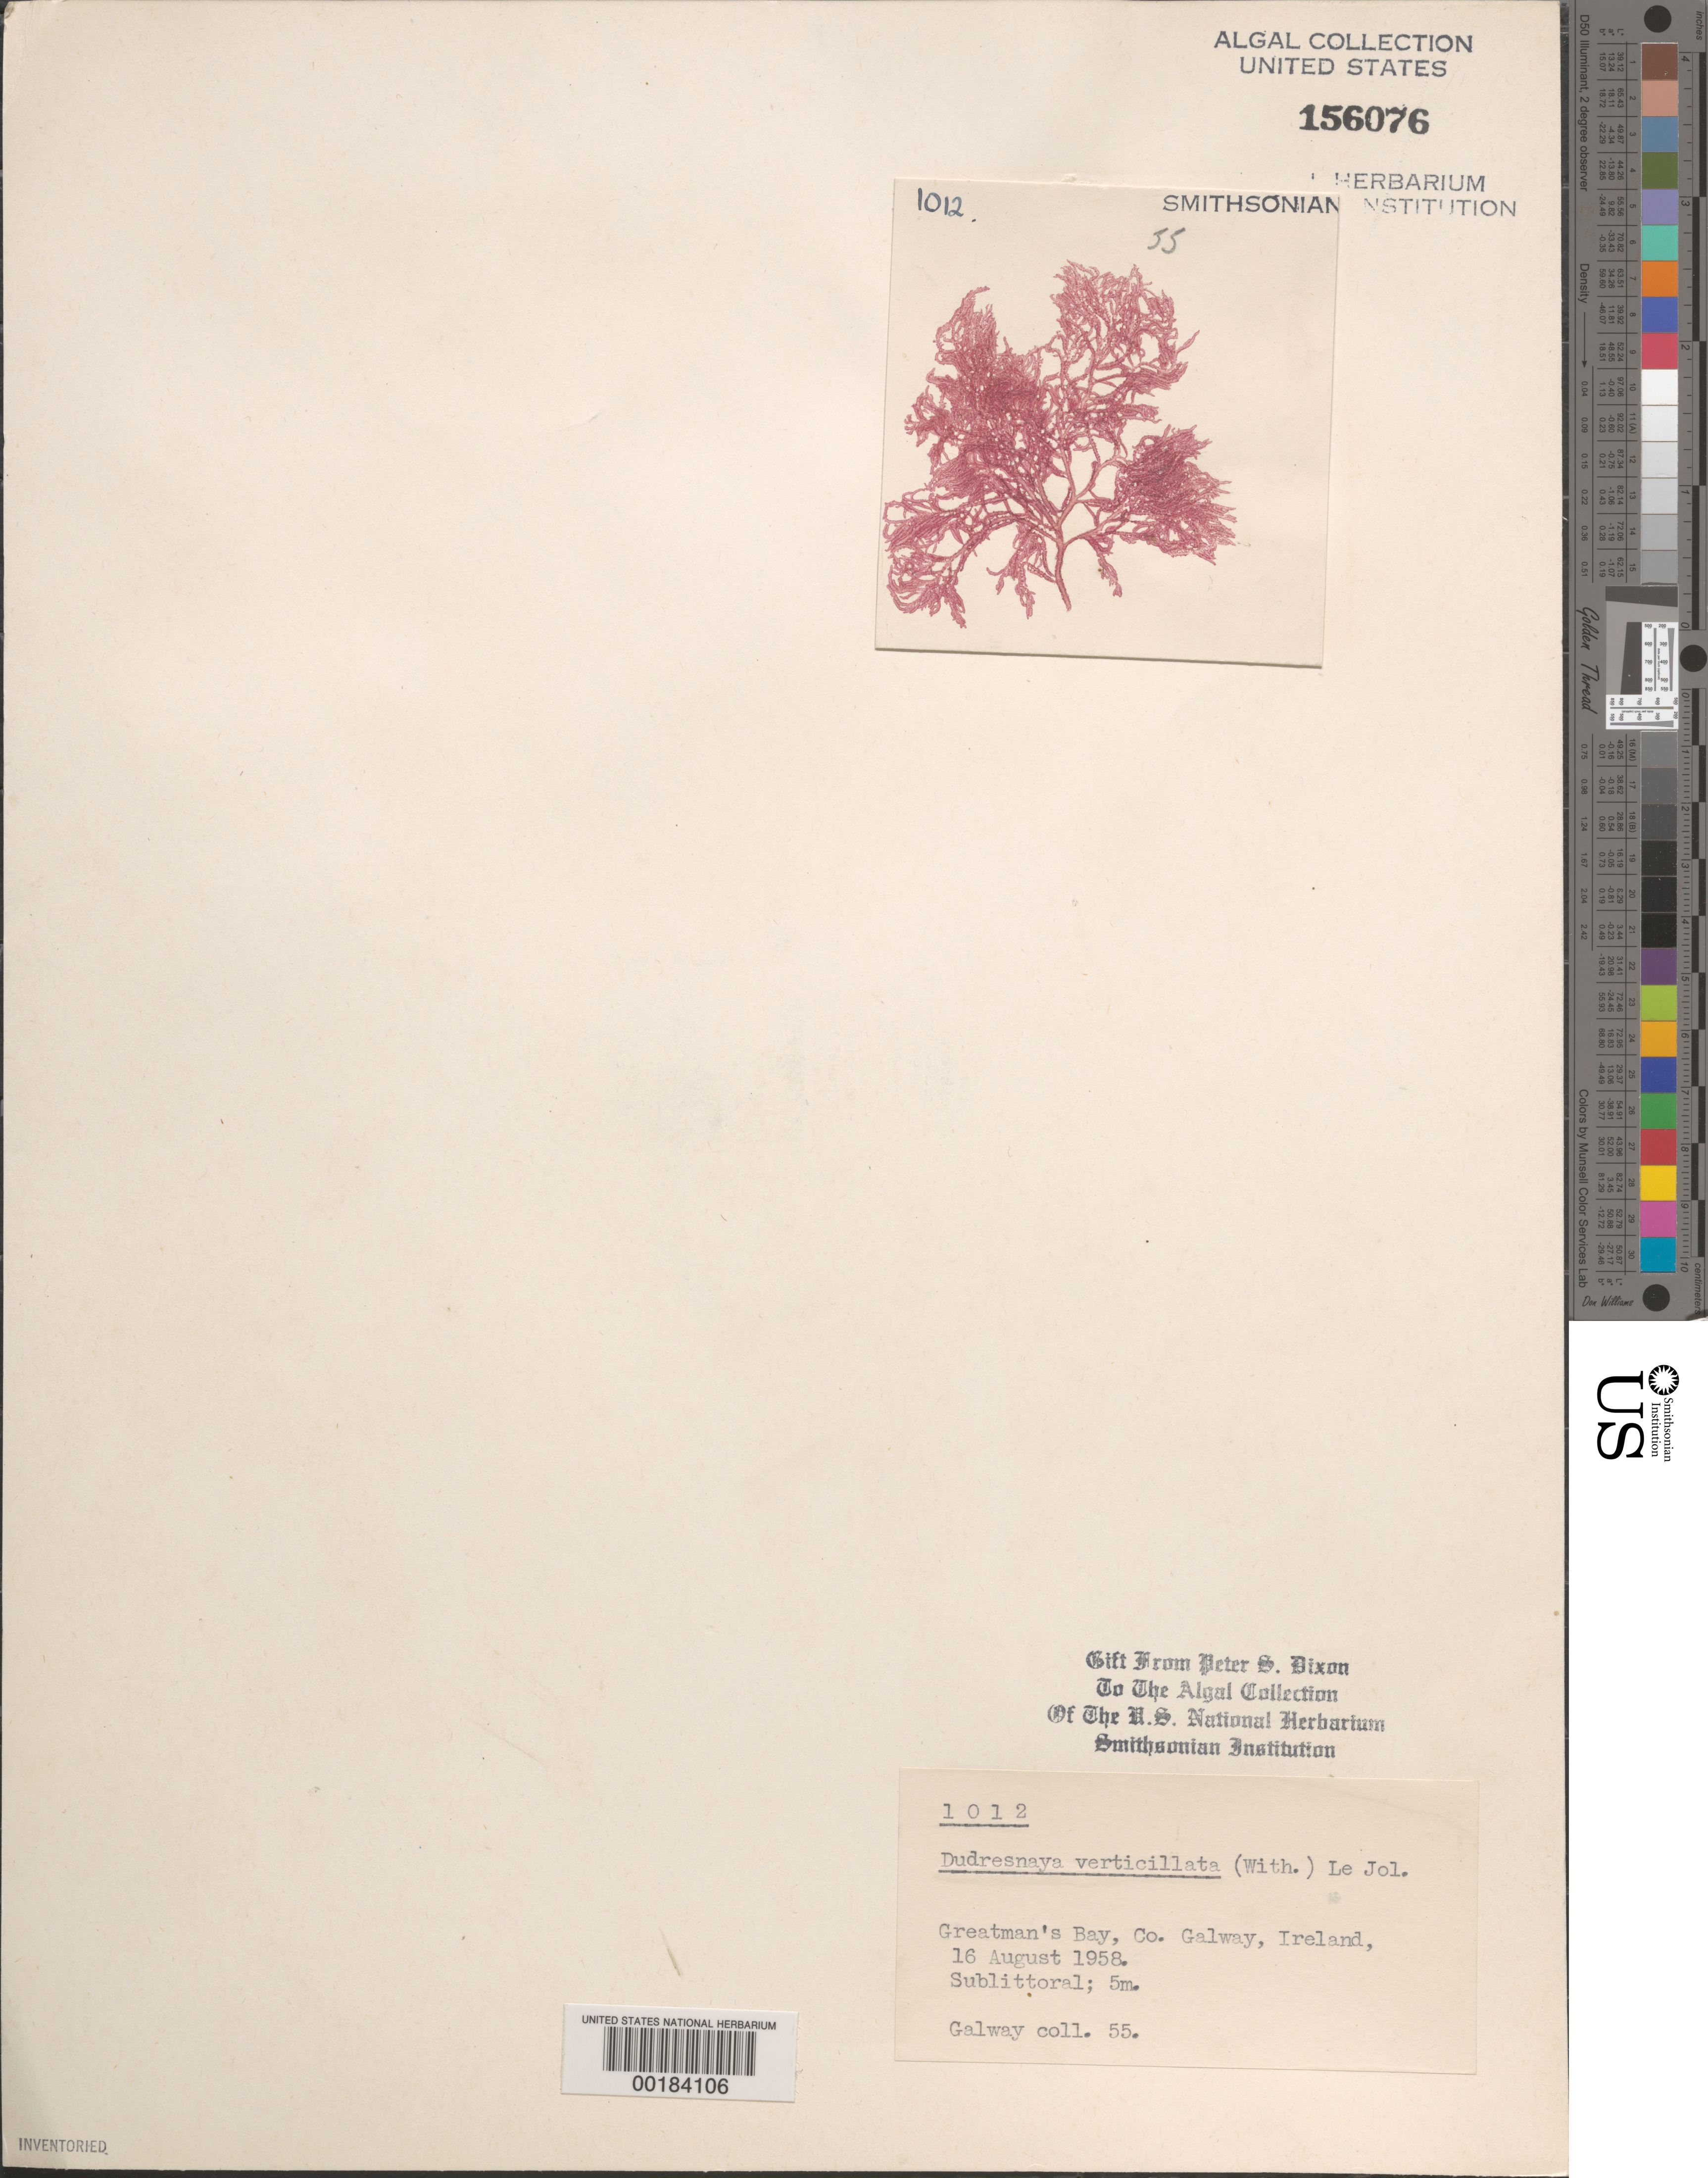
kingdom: Plantae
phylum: Rhodophyta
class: Florideophyceae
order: Gigartinales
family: Dumontiaceae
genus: Dudresnaya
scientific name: Dudresnaya verticillata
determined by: Dixon, P. S.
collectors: P. S. Dixon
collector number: PSD 1012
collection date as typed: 16 Aug 1958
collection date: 1958-08-16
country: Ireland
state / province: Connaught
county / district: Galway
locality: Greatman's Bay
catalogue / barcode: US 156076